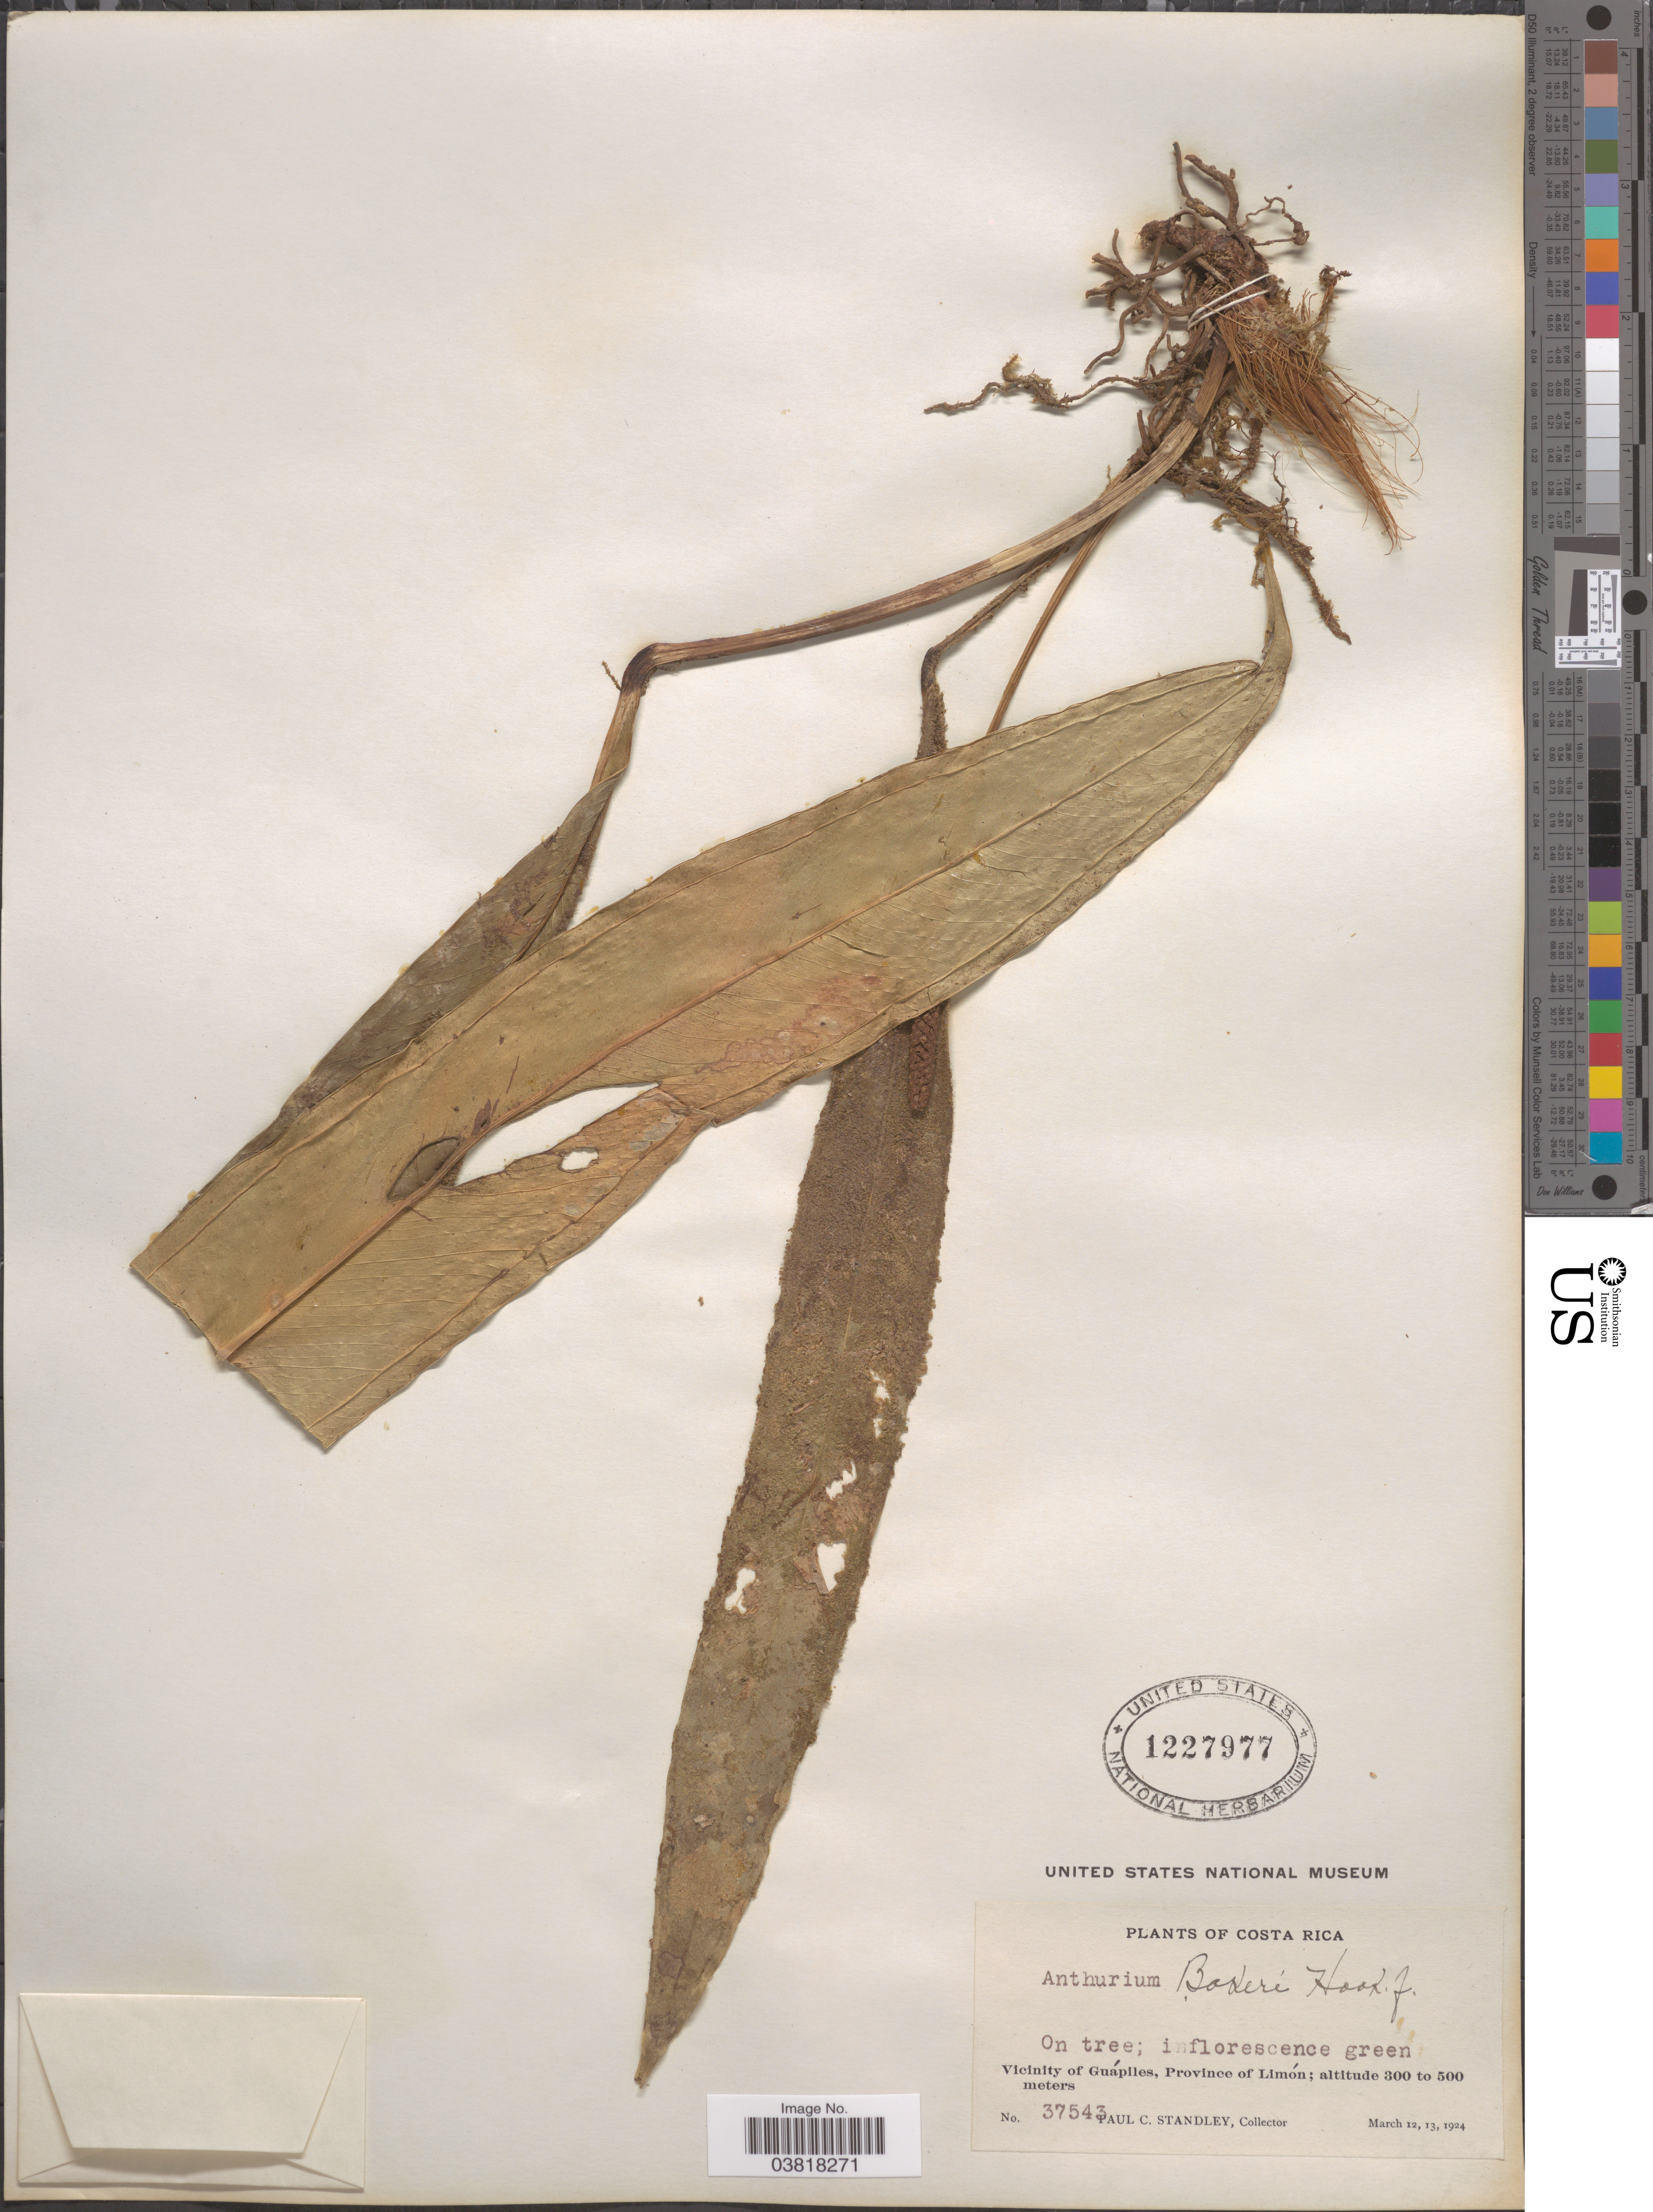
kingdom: Plantae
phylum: Tracheophyta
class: Liliopsida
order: Alismatales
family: Araceae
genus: Anthurium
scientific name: Anthurium bakeri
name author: Hook. f.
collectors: P. C. Standley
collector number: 37543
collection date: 1924-03-12/1924-03-13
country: Costa Rica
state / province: Limón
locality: Vicinity of Guápiles.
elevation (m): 300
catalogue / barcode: US 1227977